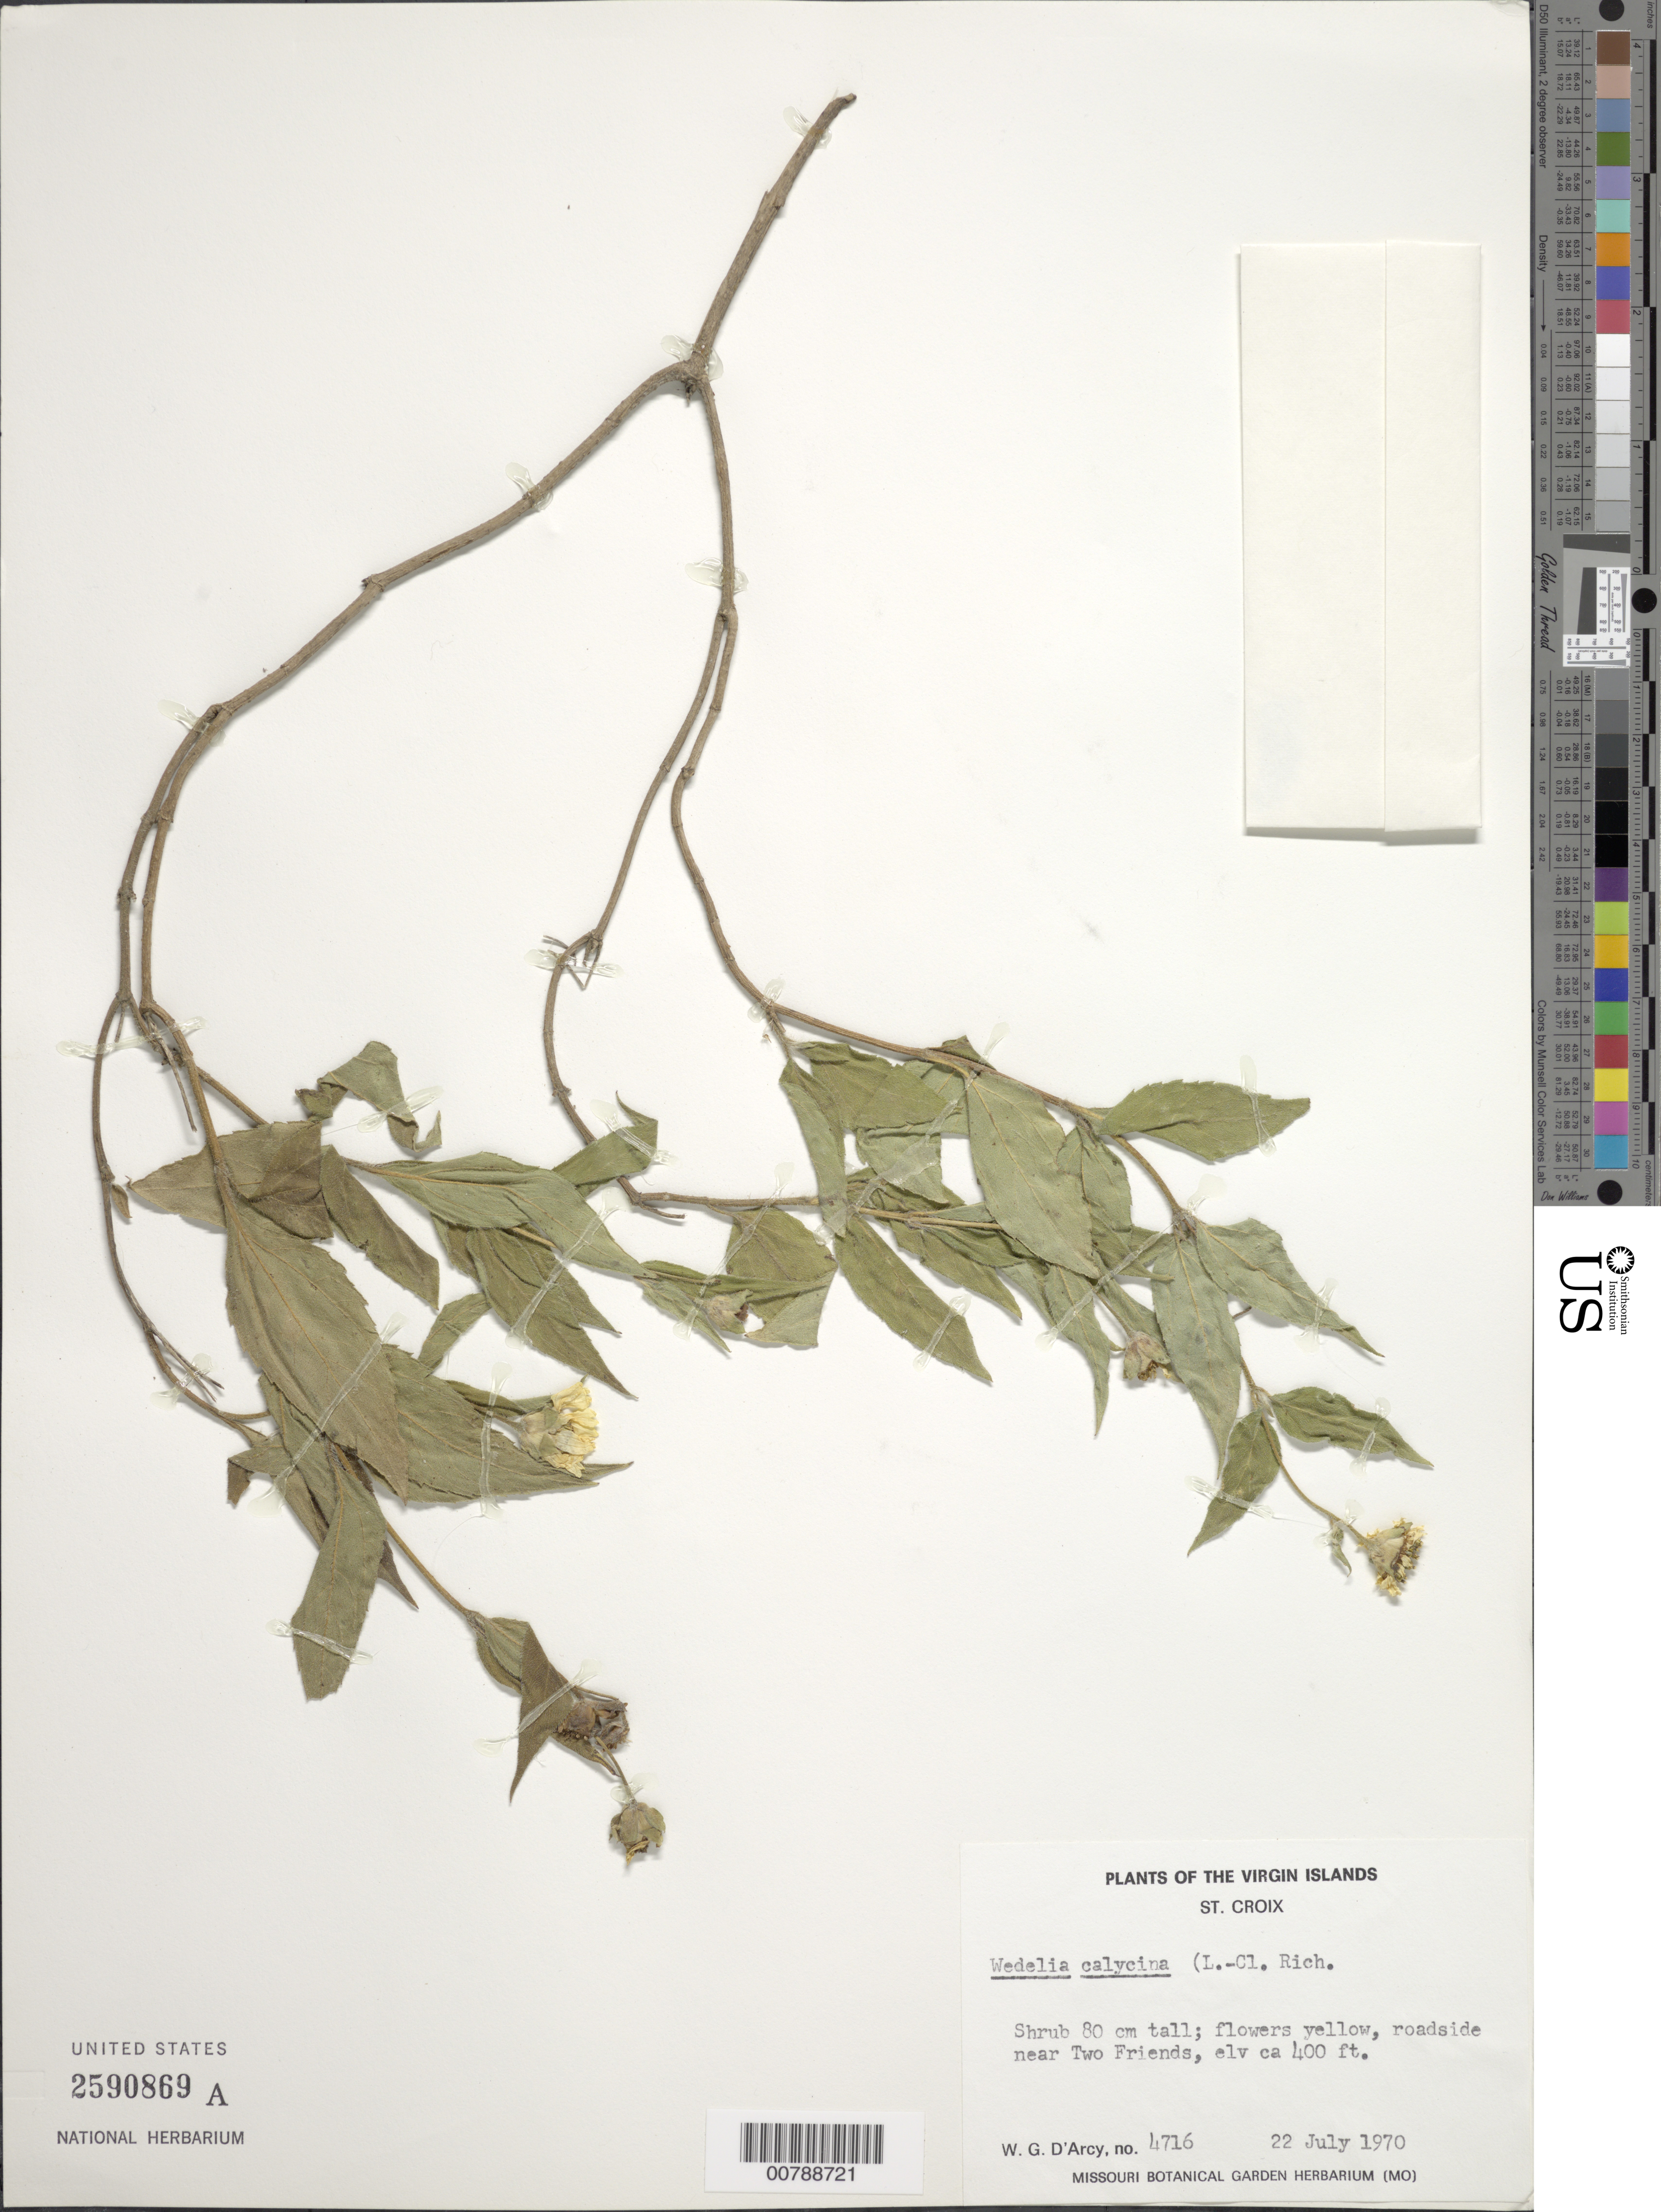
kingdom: Plantae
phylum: Tracheophyta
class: Magnoliopsida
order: Asterales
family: Asteraceae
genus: Wedelia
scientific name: Wedelia calycina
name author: Rich.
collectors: W. G. D'Arcy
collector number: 4716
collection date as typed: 22 Jul 1970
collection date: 1970-07-22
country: U.S. Virgin Islands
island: St. Croix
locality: Roadside near Two Friends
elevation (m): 122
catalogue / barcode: US 2590869A